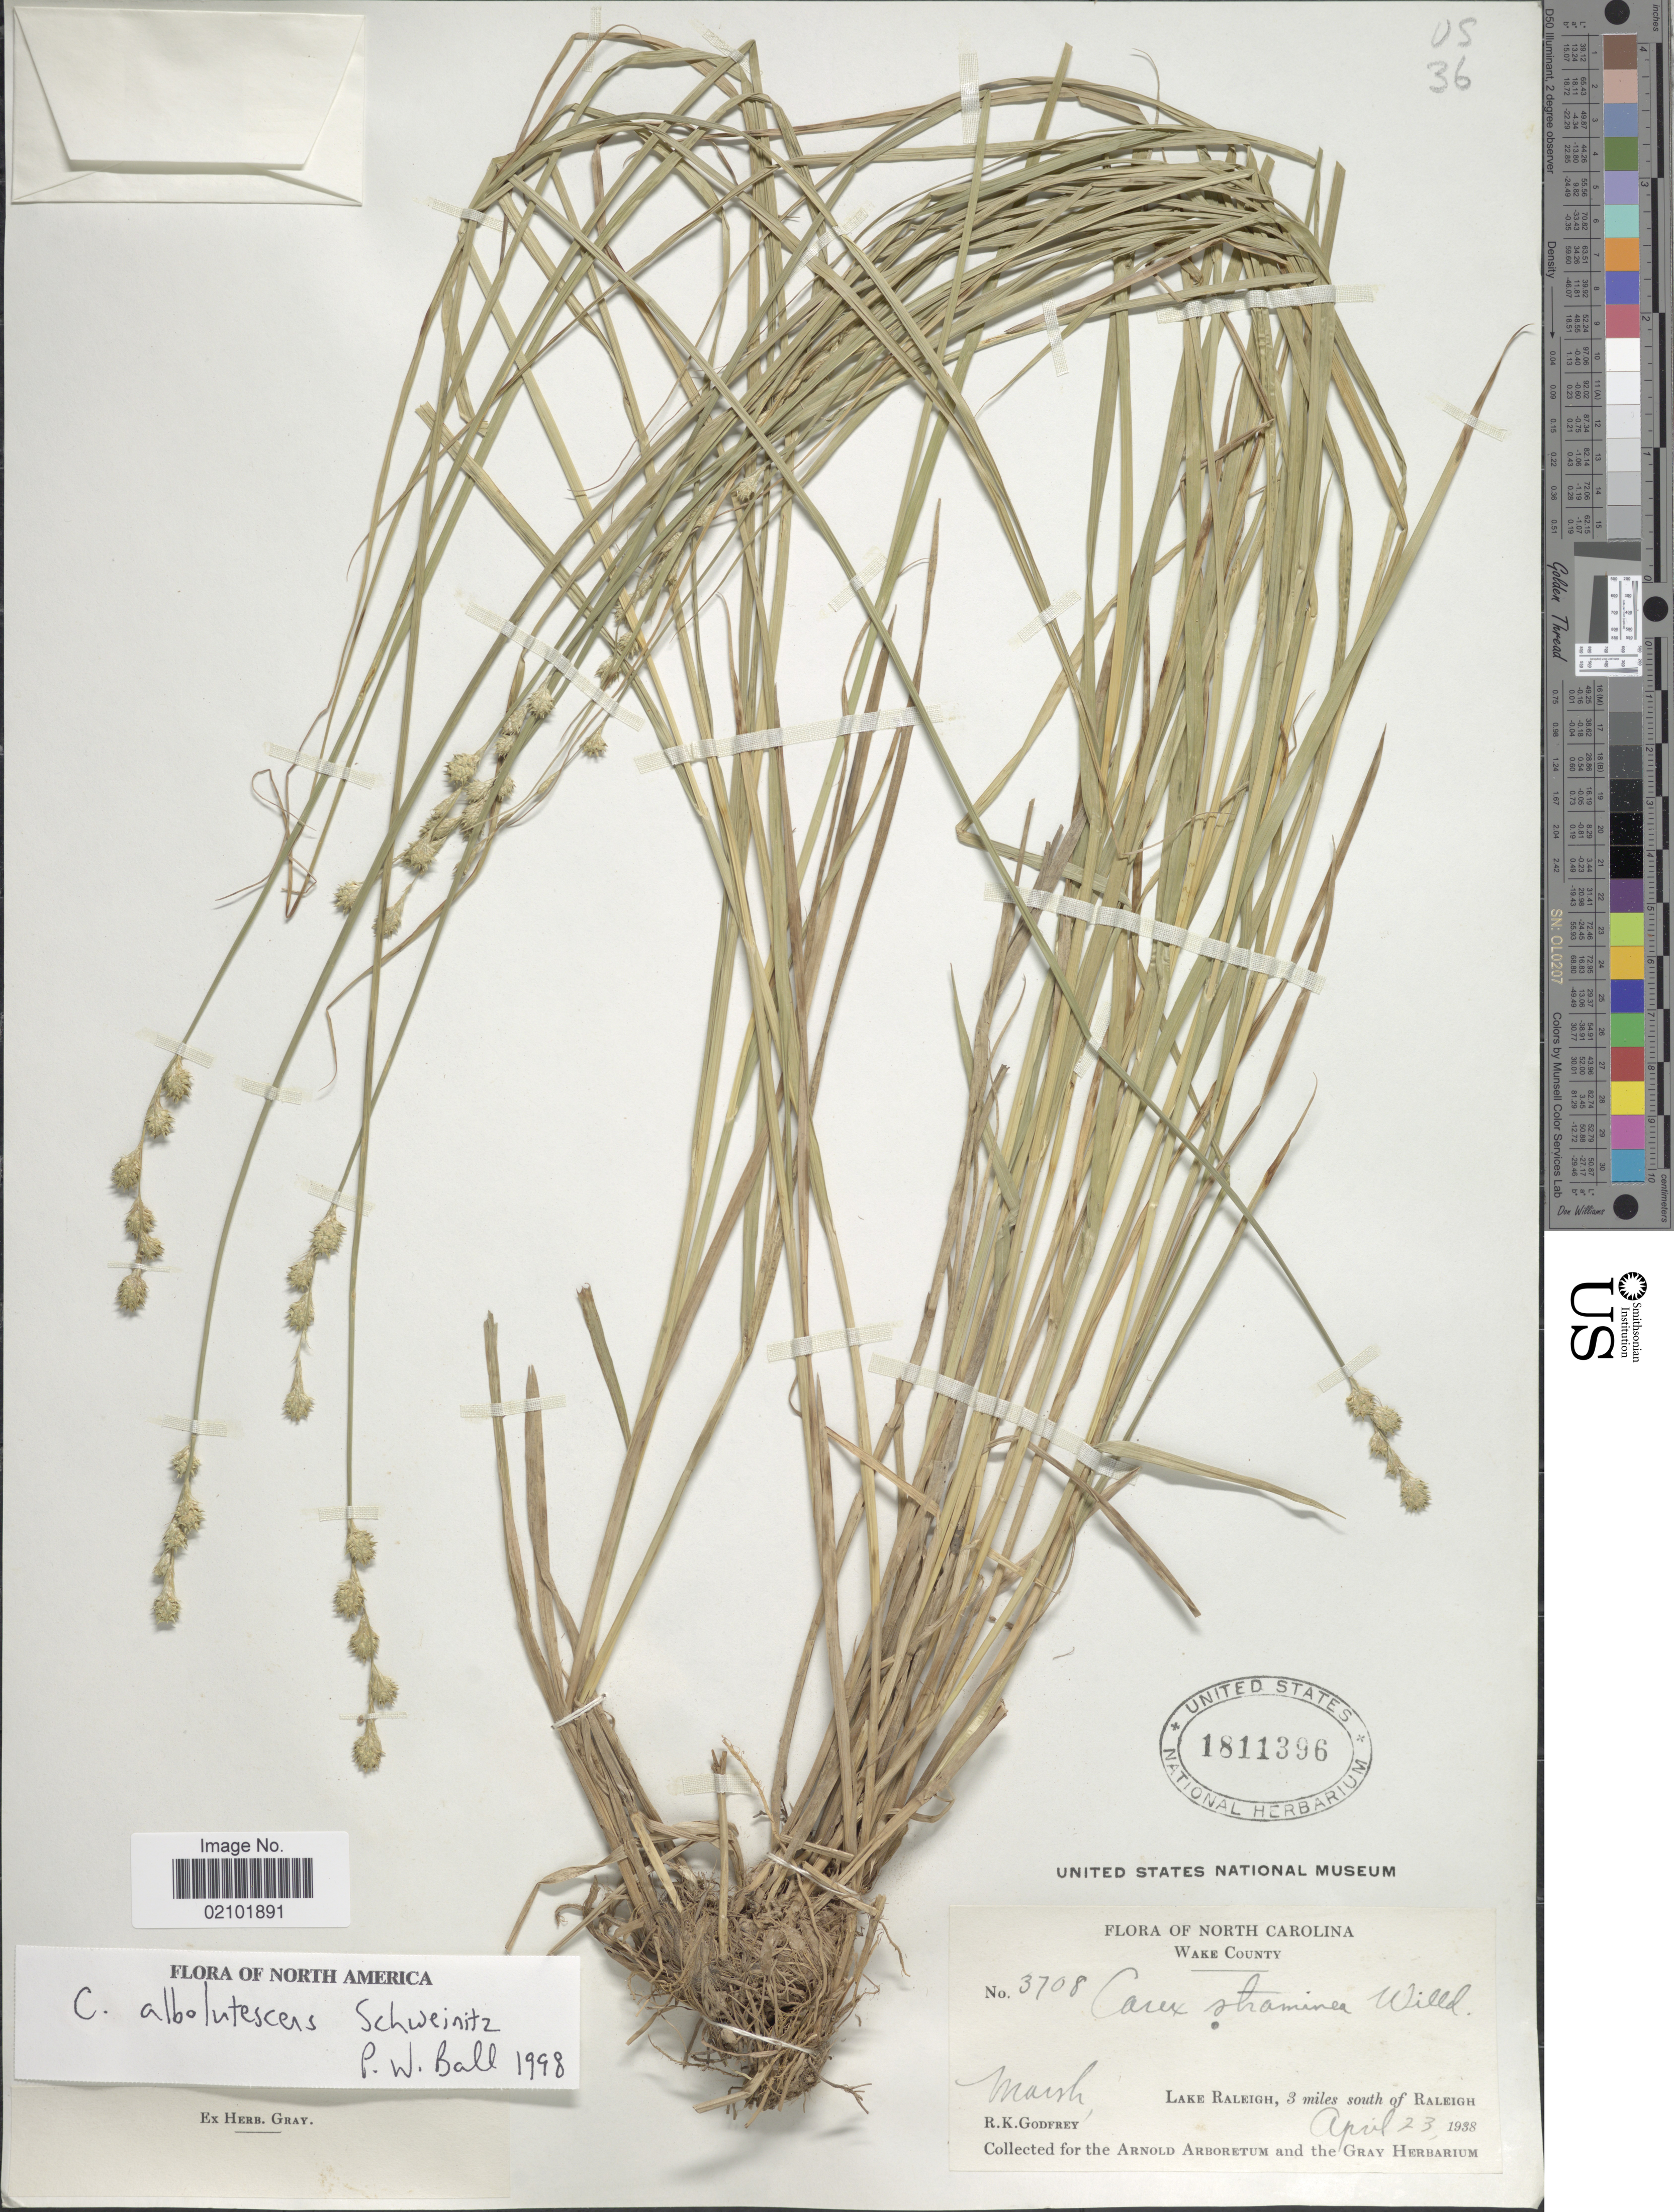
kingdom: Plantae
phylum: Tracheophyta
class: Liliopsida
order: Poales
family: Cyperaceae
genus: Carex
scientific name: Carex albolutescens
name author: Schwein.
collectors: R. K. Godfrey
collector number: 3708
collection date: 1938-04-23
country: United States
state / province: North Carolina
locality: Wake County. Lake Raleigh, 3 miles south of Raleigh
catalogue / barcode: US 1811396